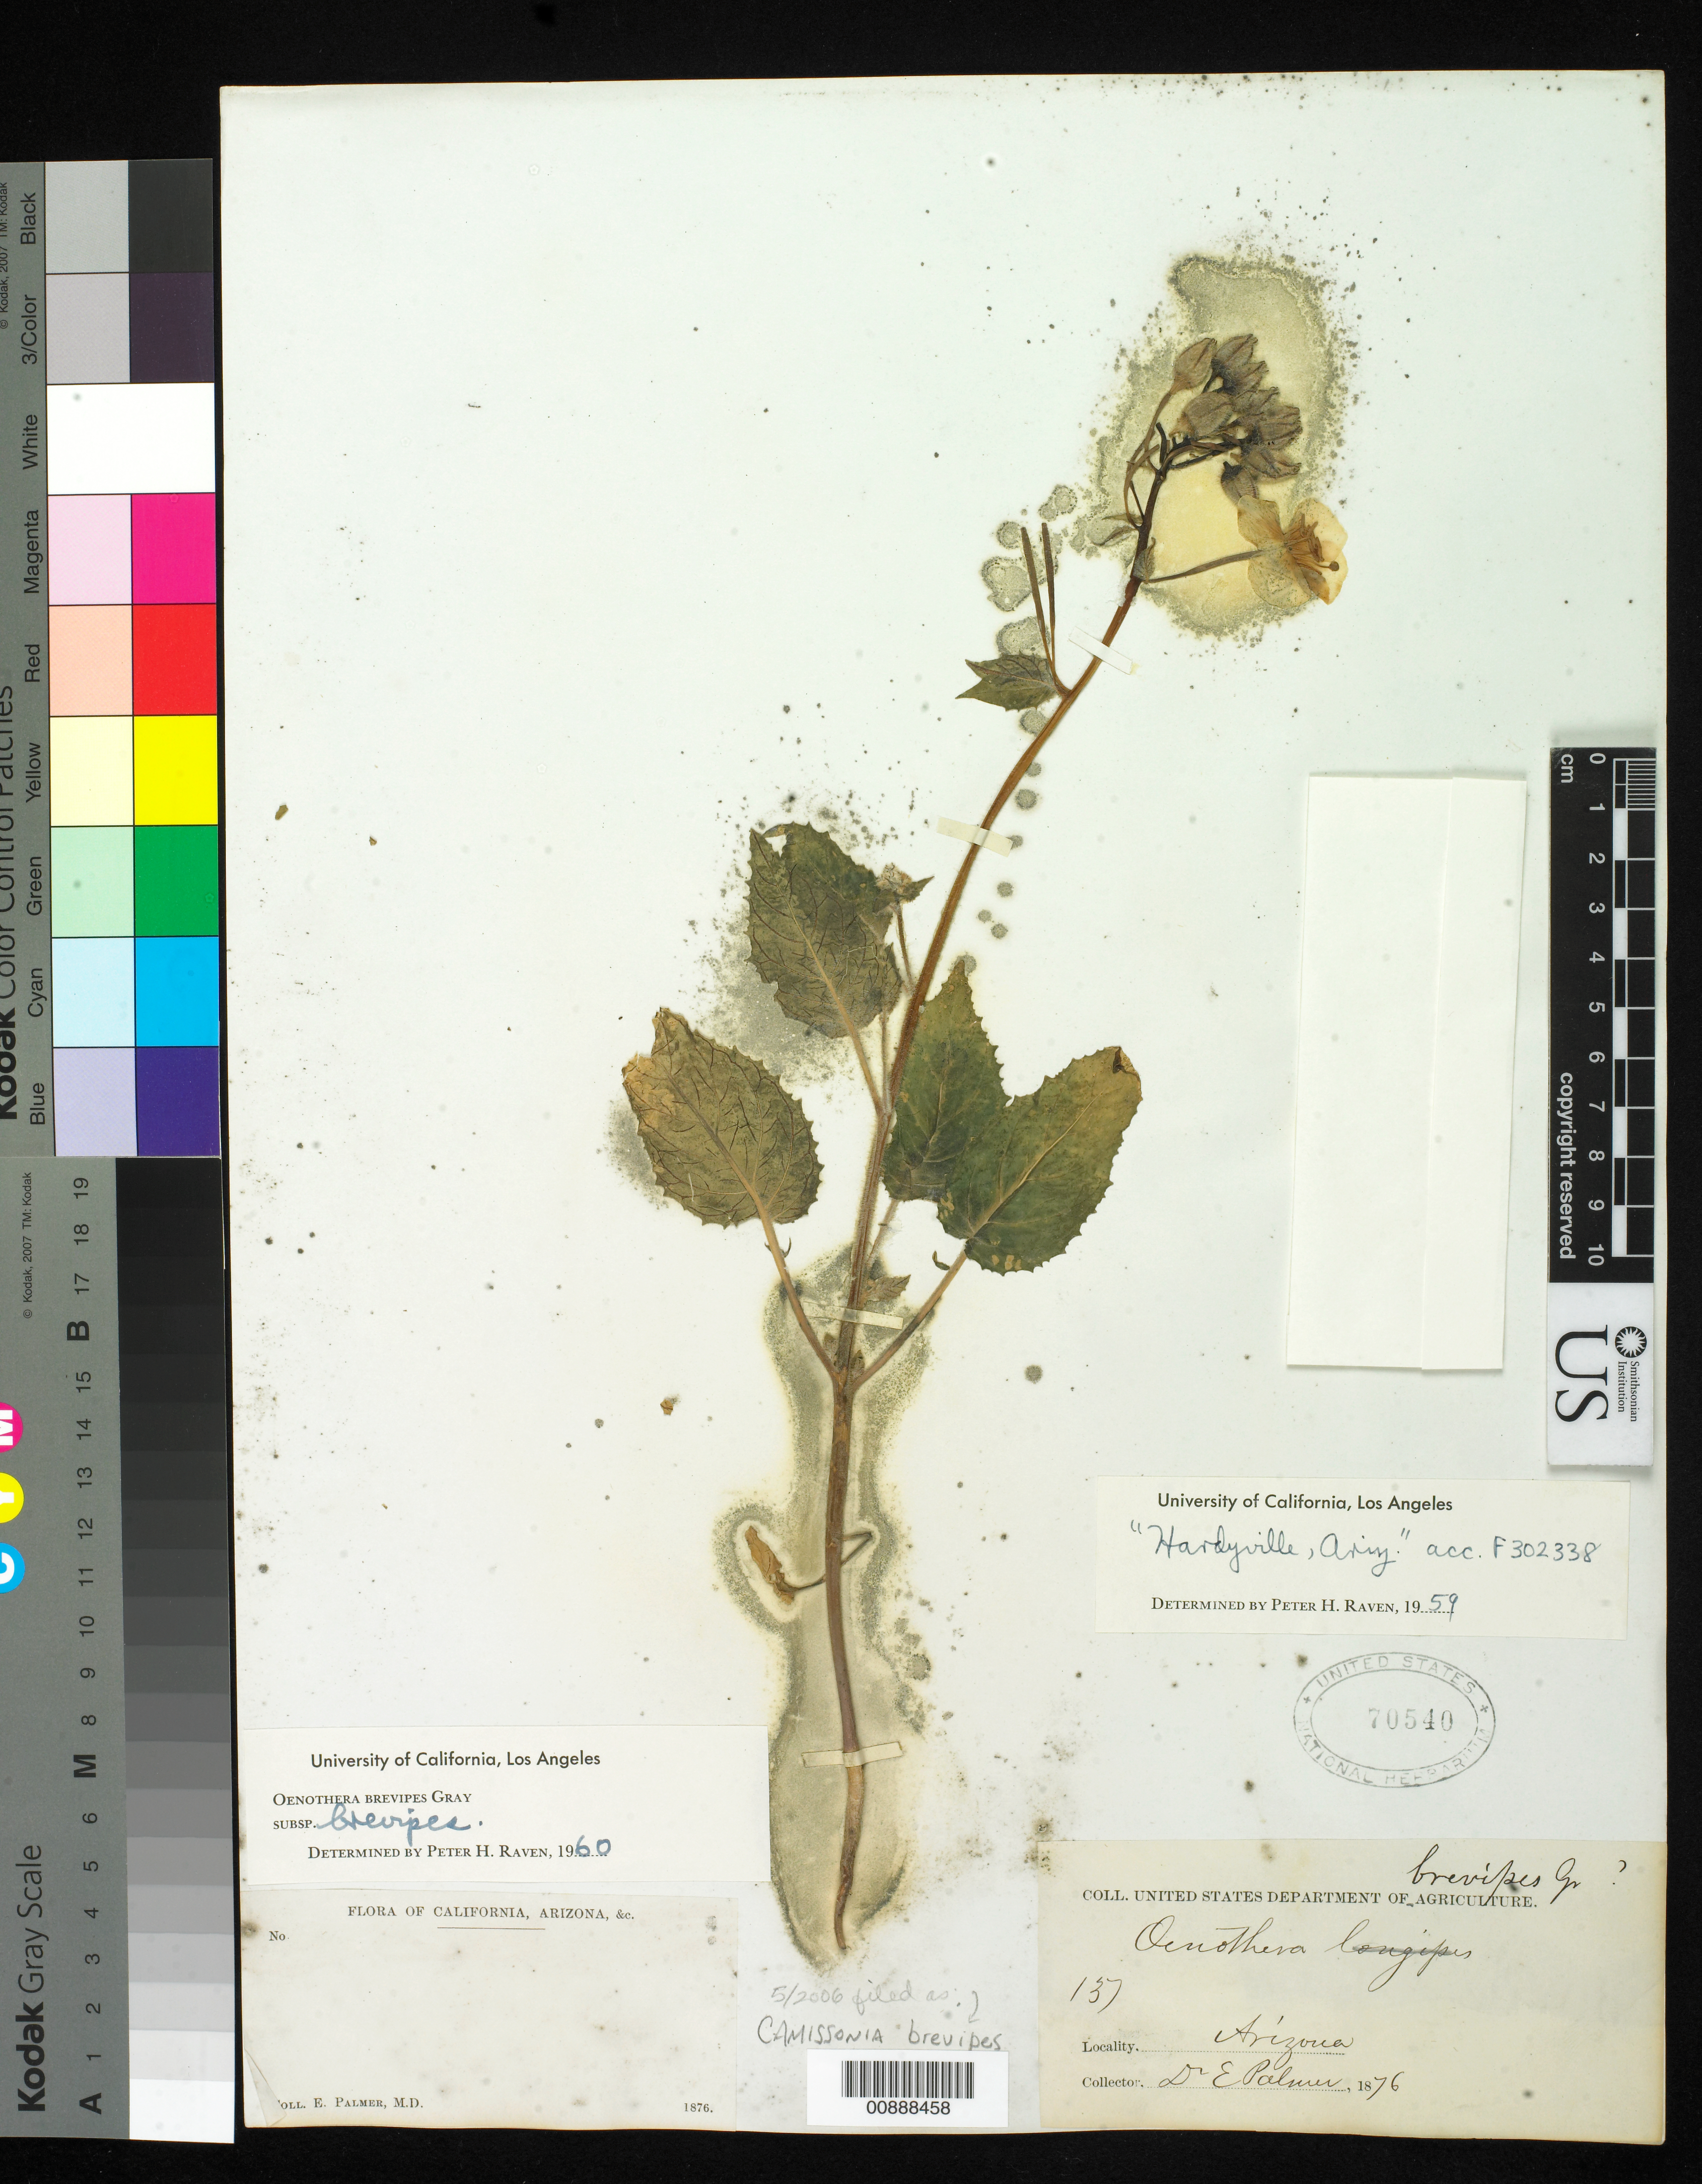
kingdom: Plantae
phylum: Tracheophyta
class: Magnoliopsida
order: Myrtales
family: Onagraceae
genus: Chylismia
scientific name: Chylismia brevipes subsp. brevipes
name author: (A. Gray) Small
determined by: Wagner, W. L., (BOT), Smithsonian Institution - National Museum of Natural History (UNITED STATES)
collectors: E. Palmer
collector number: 137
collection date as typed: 1876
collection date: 1876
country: United States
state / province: Arizona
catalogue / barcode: US 70540